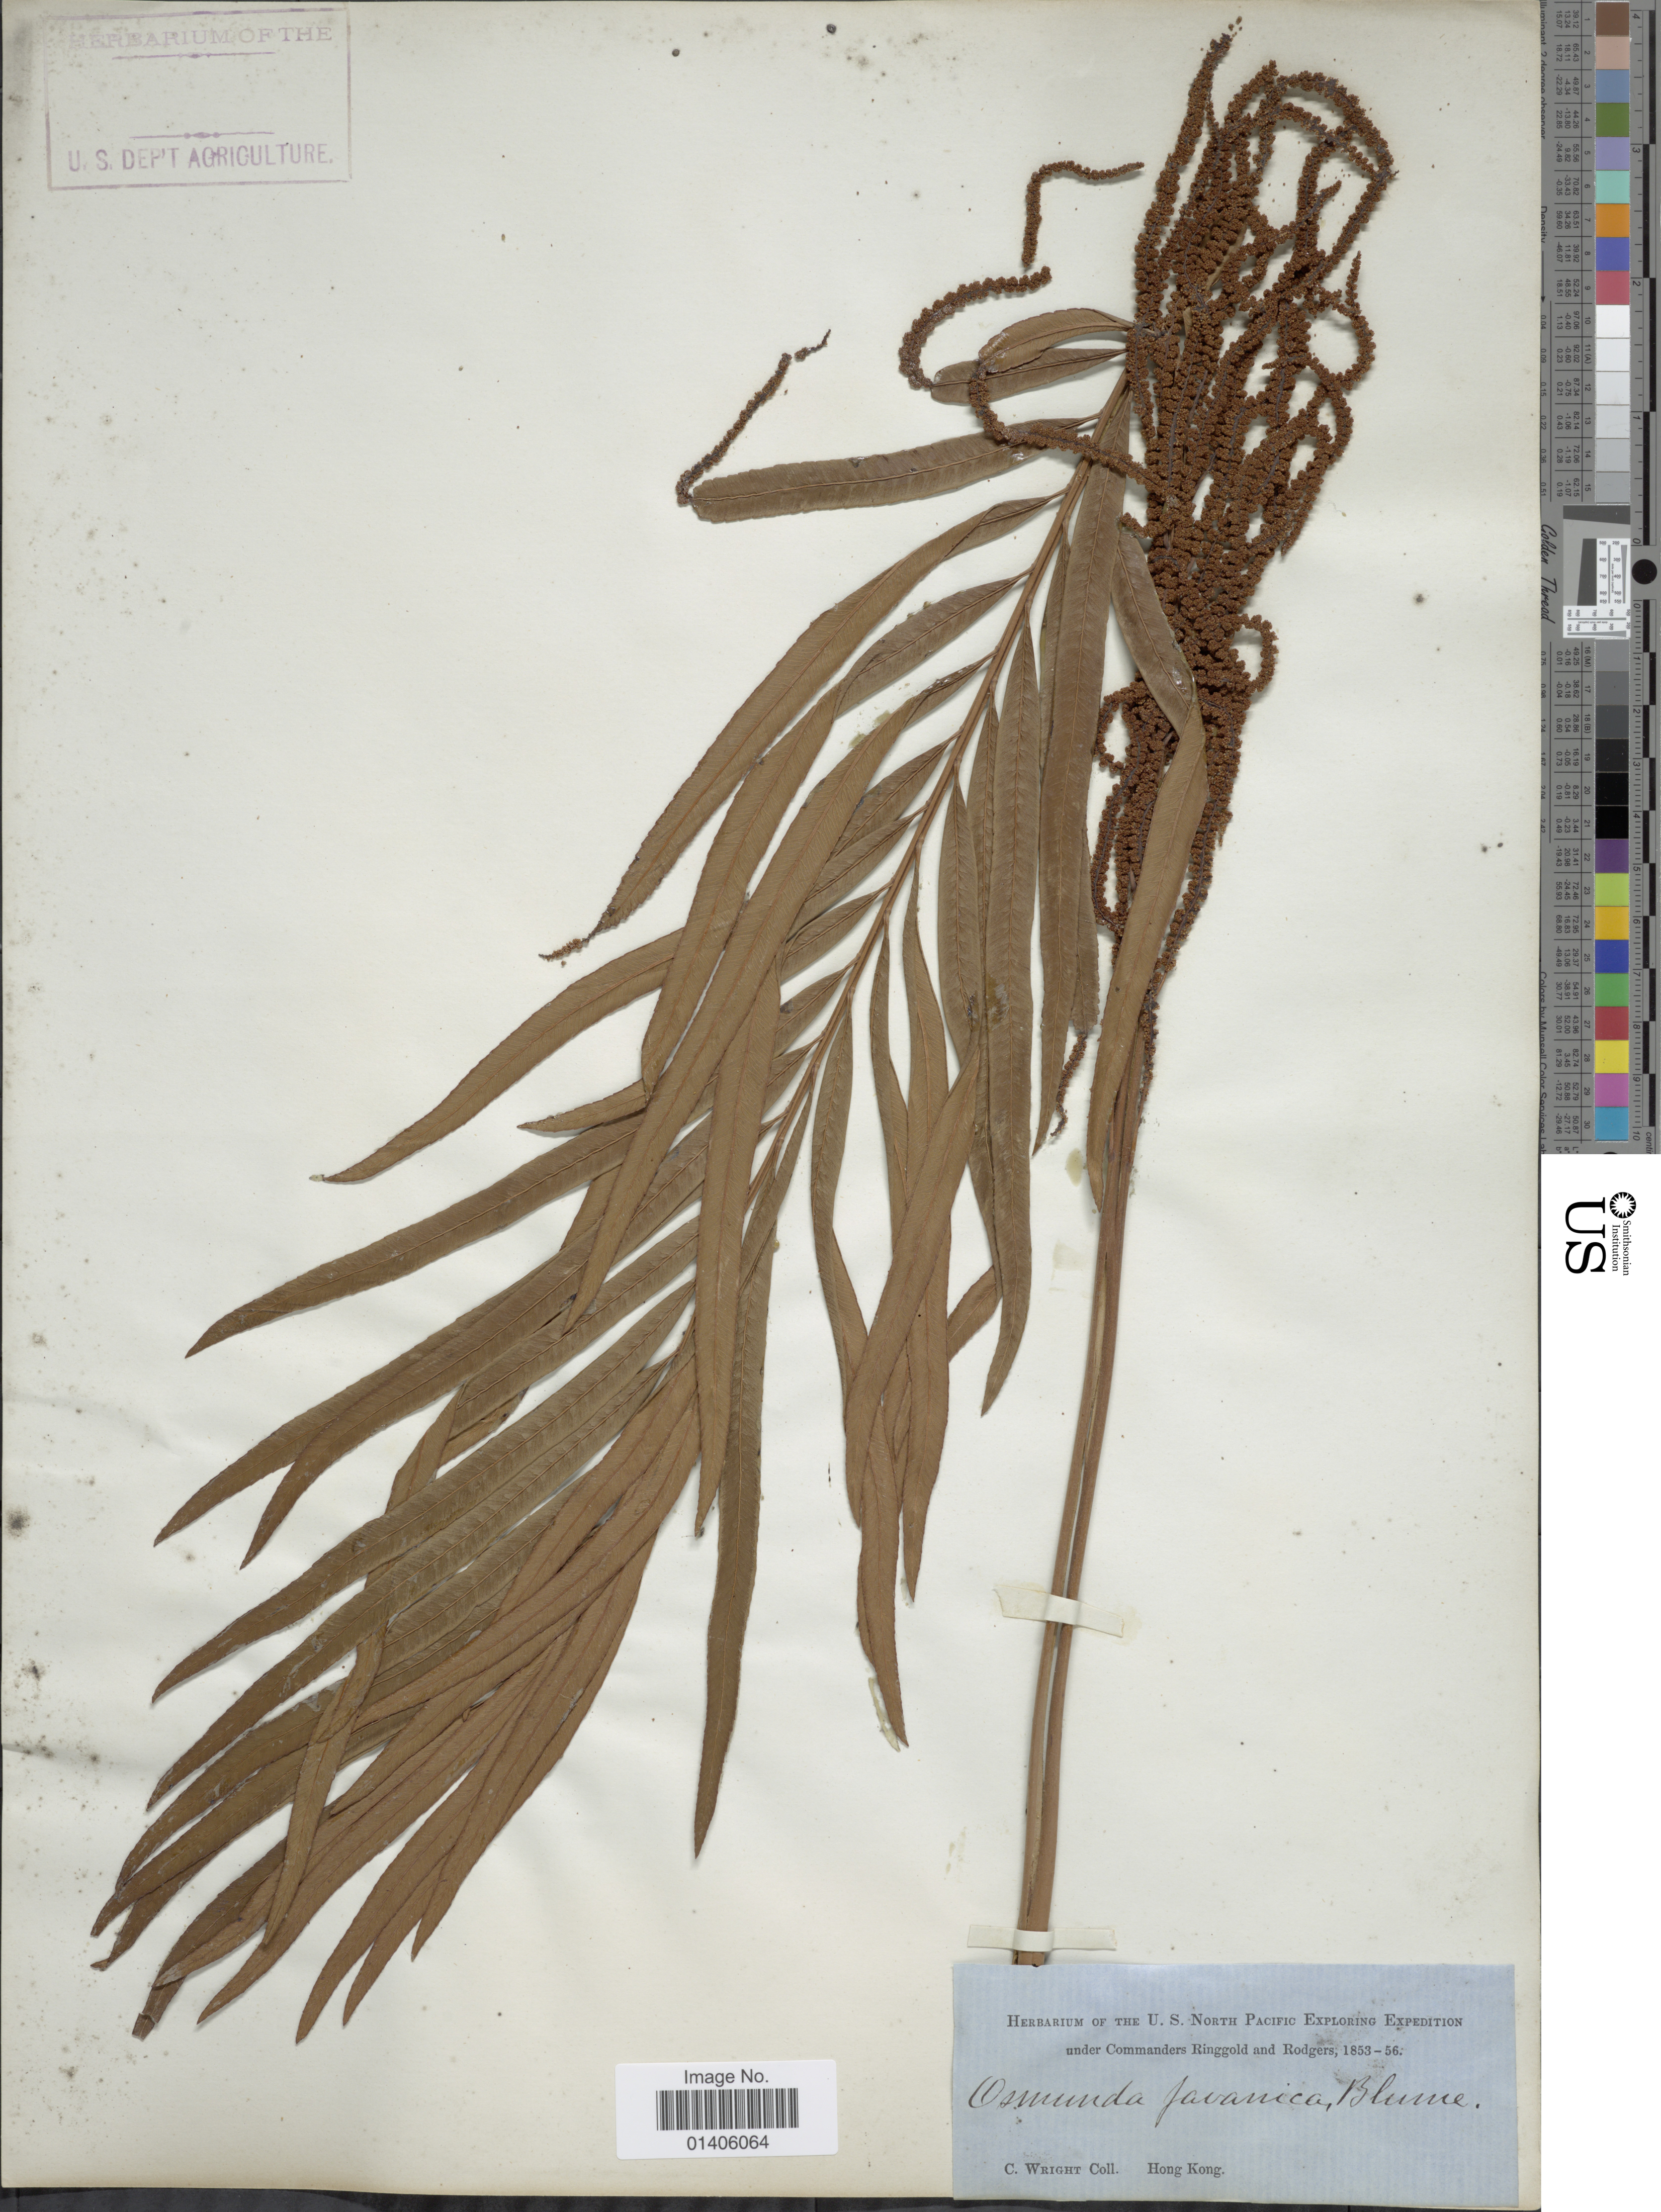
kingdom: Plantae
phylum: Tracheophyta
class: Polypodiopsida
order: Osmundales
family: Osmundaceae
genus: Osmunda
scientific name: Osmunda javanica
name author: Blume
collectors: C. Wright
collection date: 1853/1856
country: China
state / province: Hong Kong